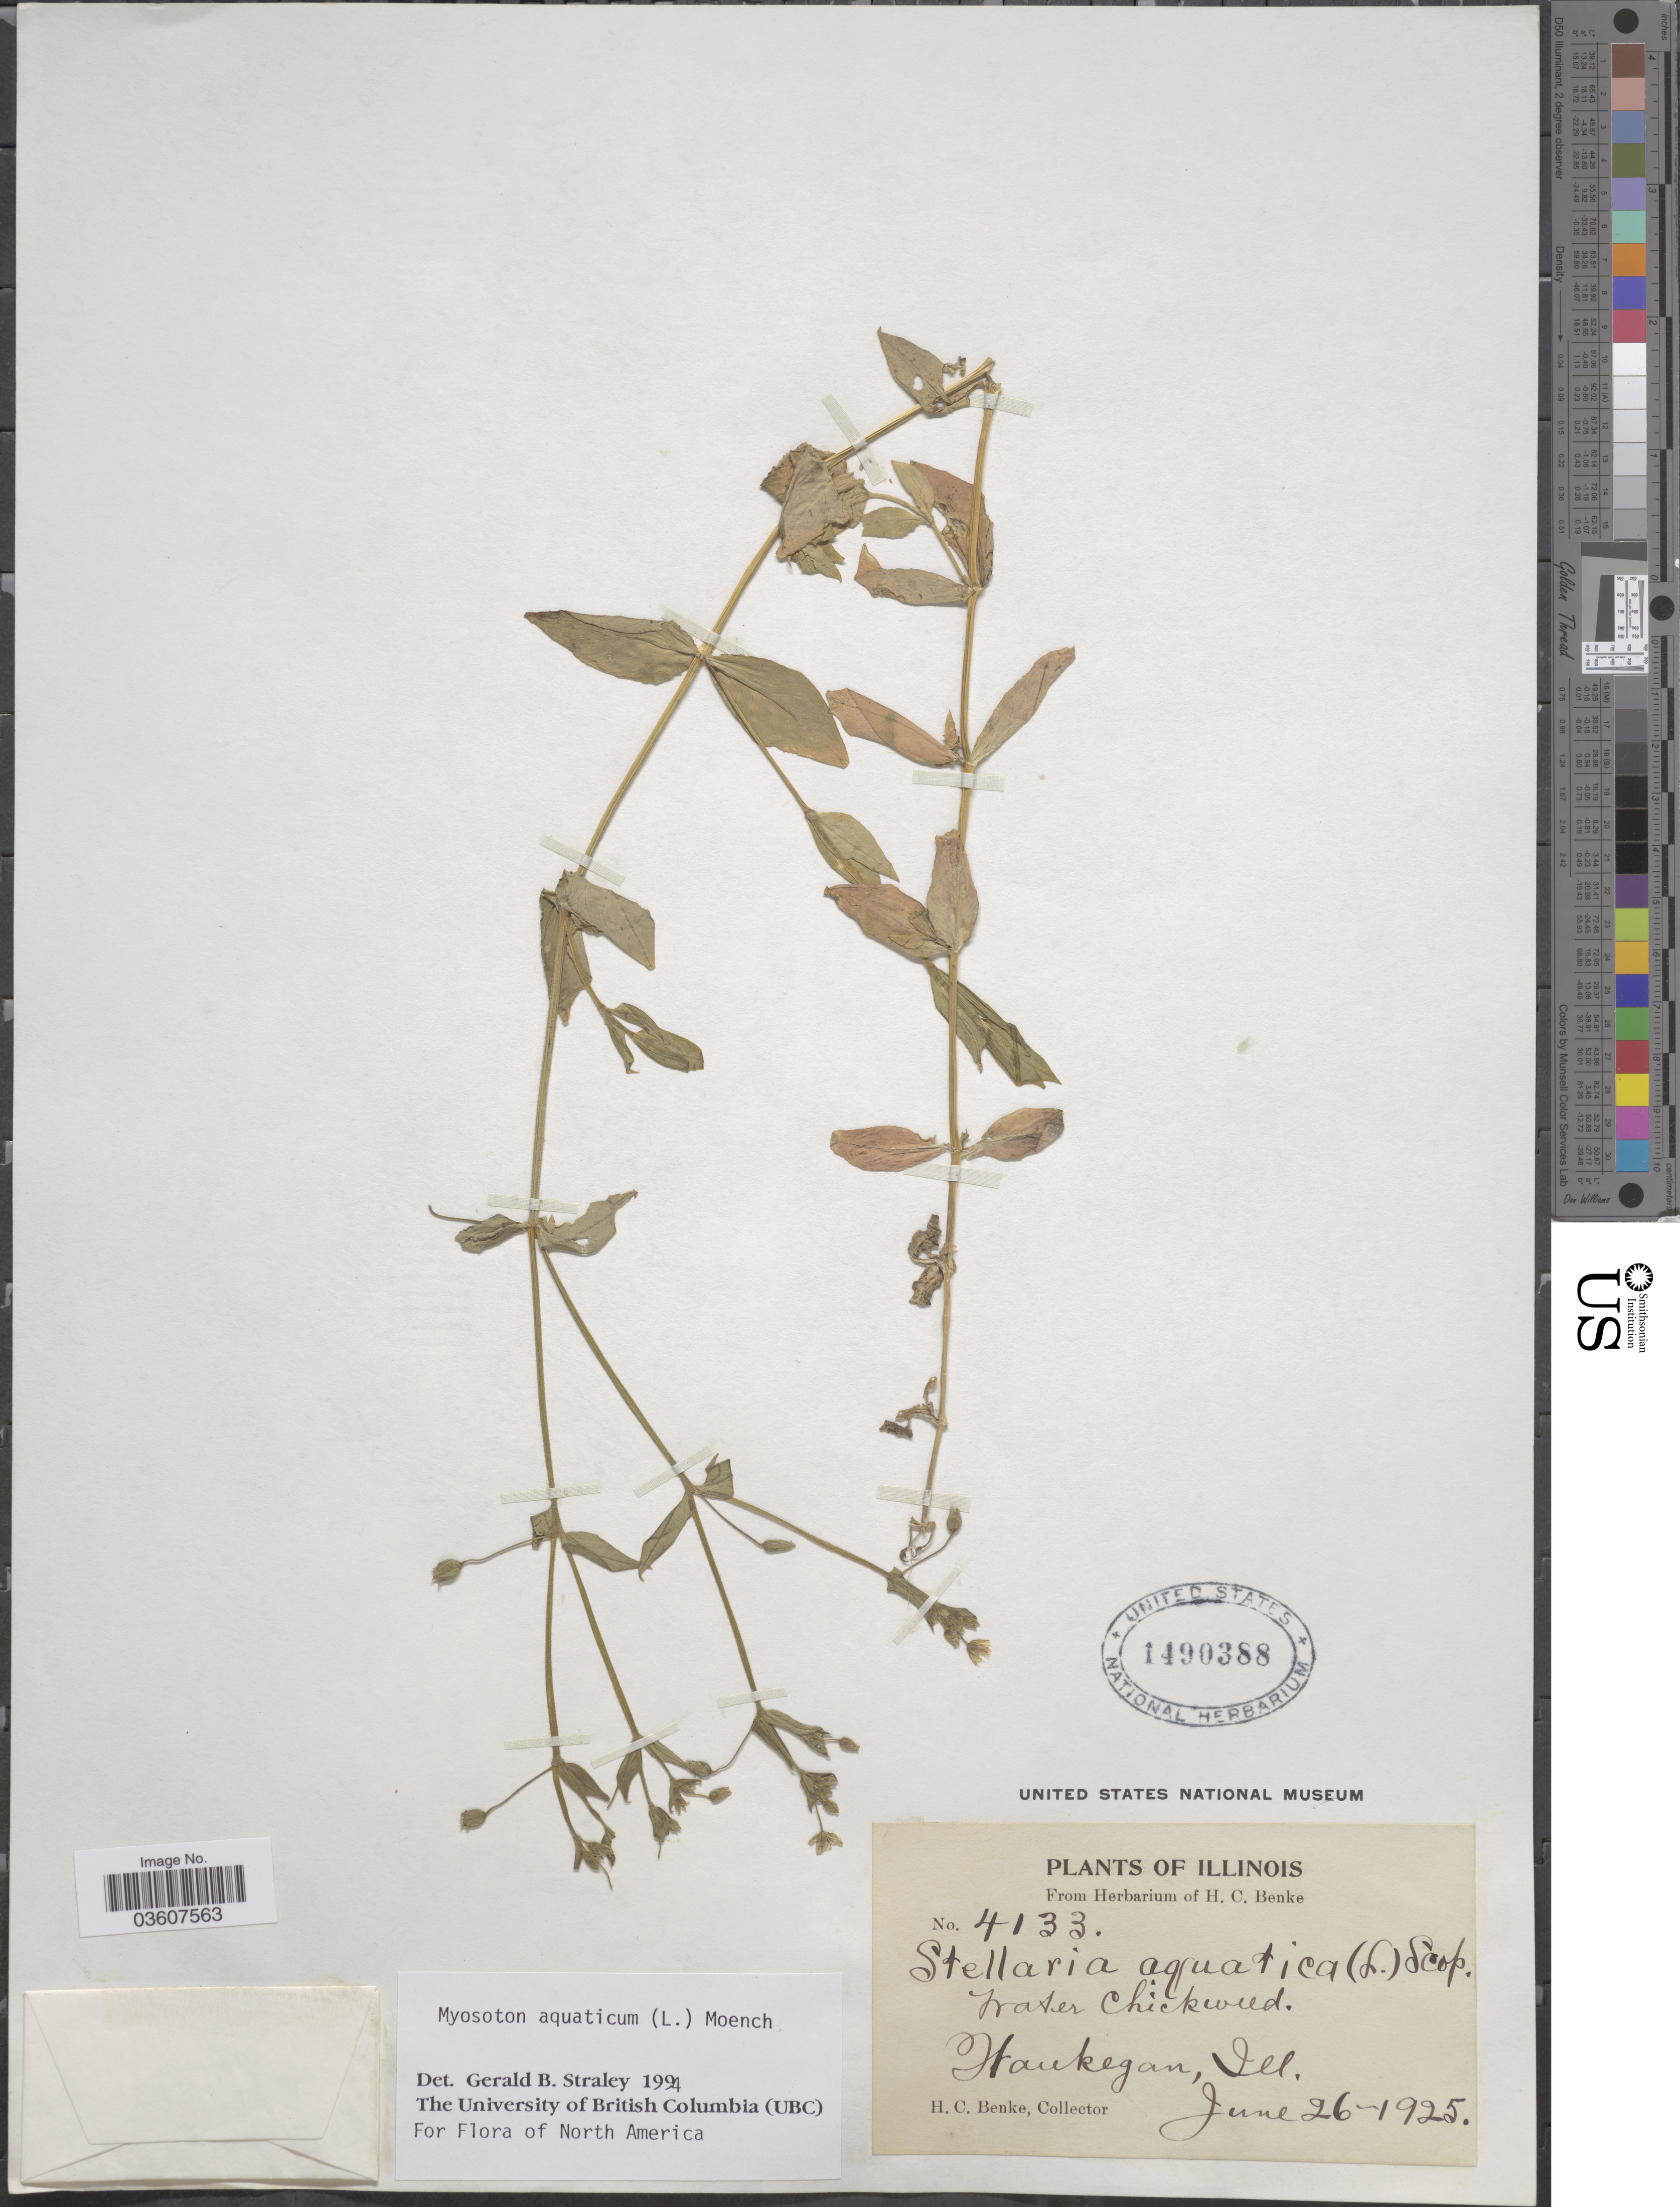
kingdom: Plantae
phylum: Tracheophyta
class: Magnoliopsida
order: Caryophyllales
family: Caryophyllaceae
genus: Stellaria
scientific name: Stellaria aquatica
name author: L.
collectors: H. Benke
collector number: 4133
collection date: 1925-06-26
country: United States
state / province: Illinois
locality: Waukegan.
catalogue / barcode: US 1490388